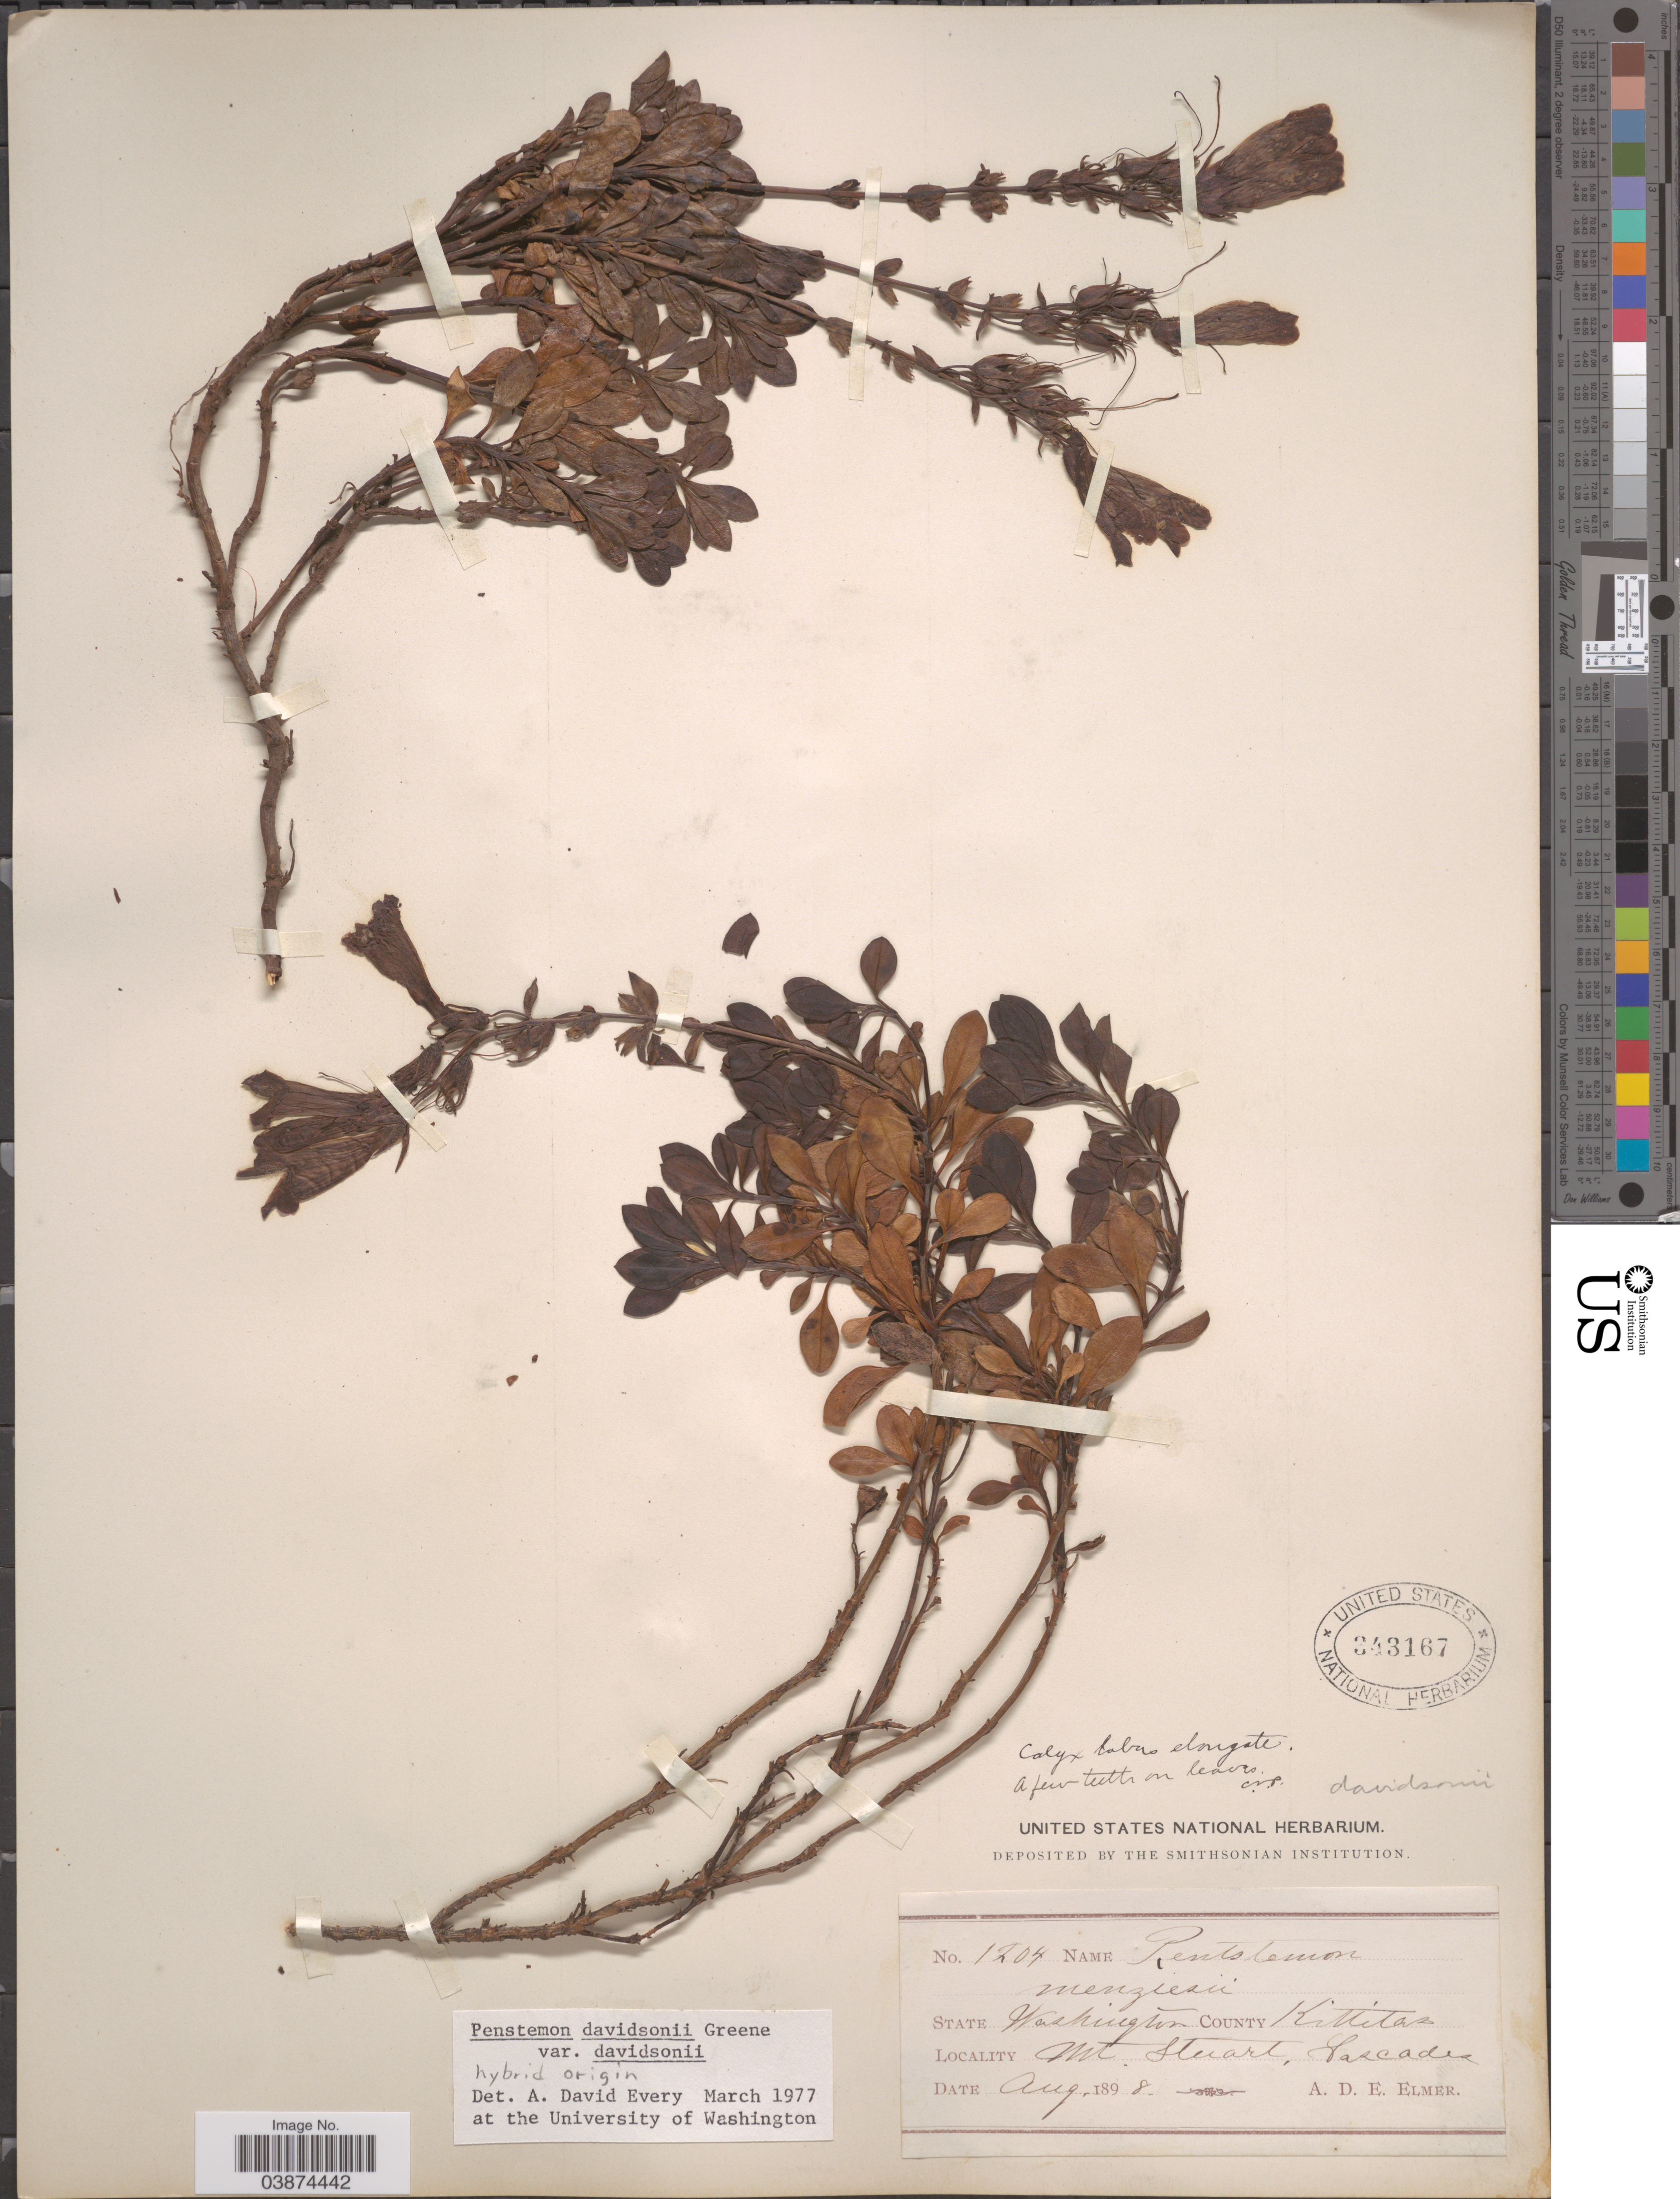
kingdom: Plantae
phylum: Tracheophyta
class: Magnoliopsida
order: Lamiales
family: Plantaginaceae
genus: Penstemon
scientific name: Penstemon davidsonii var. menziesii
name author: (D.D. Keck) Cronquist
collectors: A. D. E. Elmer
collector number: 1204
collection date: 1898-08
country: United States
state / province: Washington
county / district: Kittitas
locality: County Kittitas. Mt. Stuart, Cascades.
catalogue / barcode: US 343167